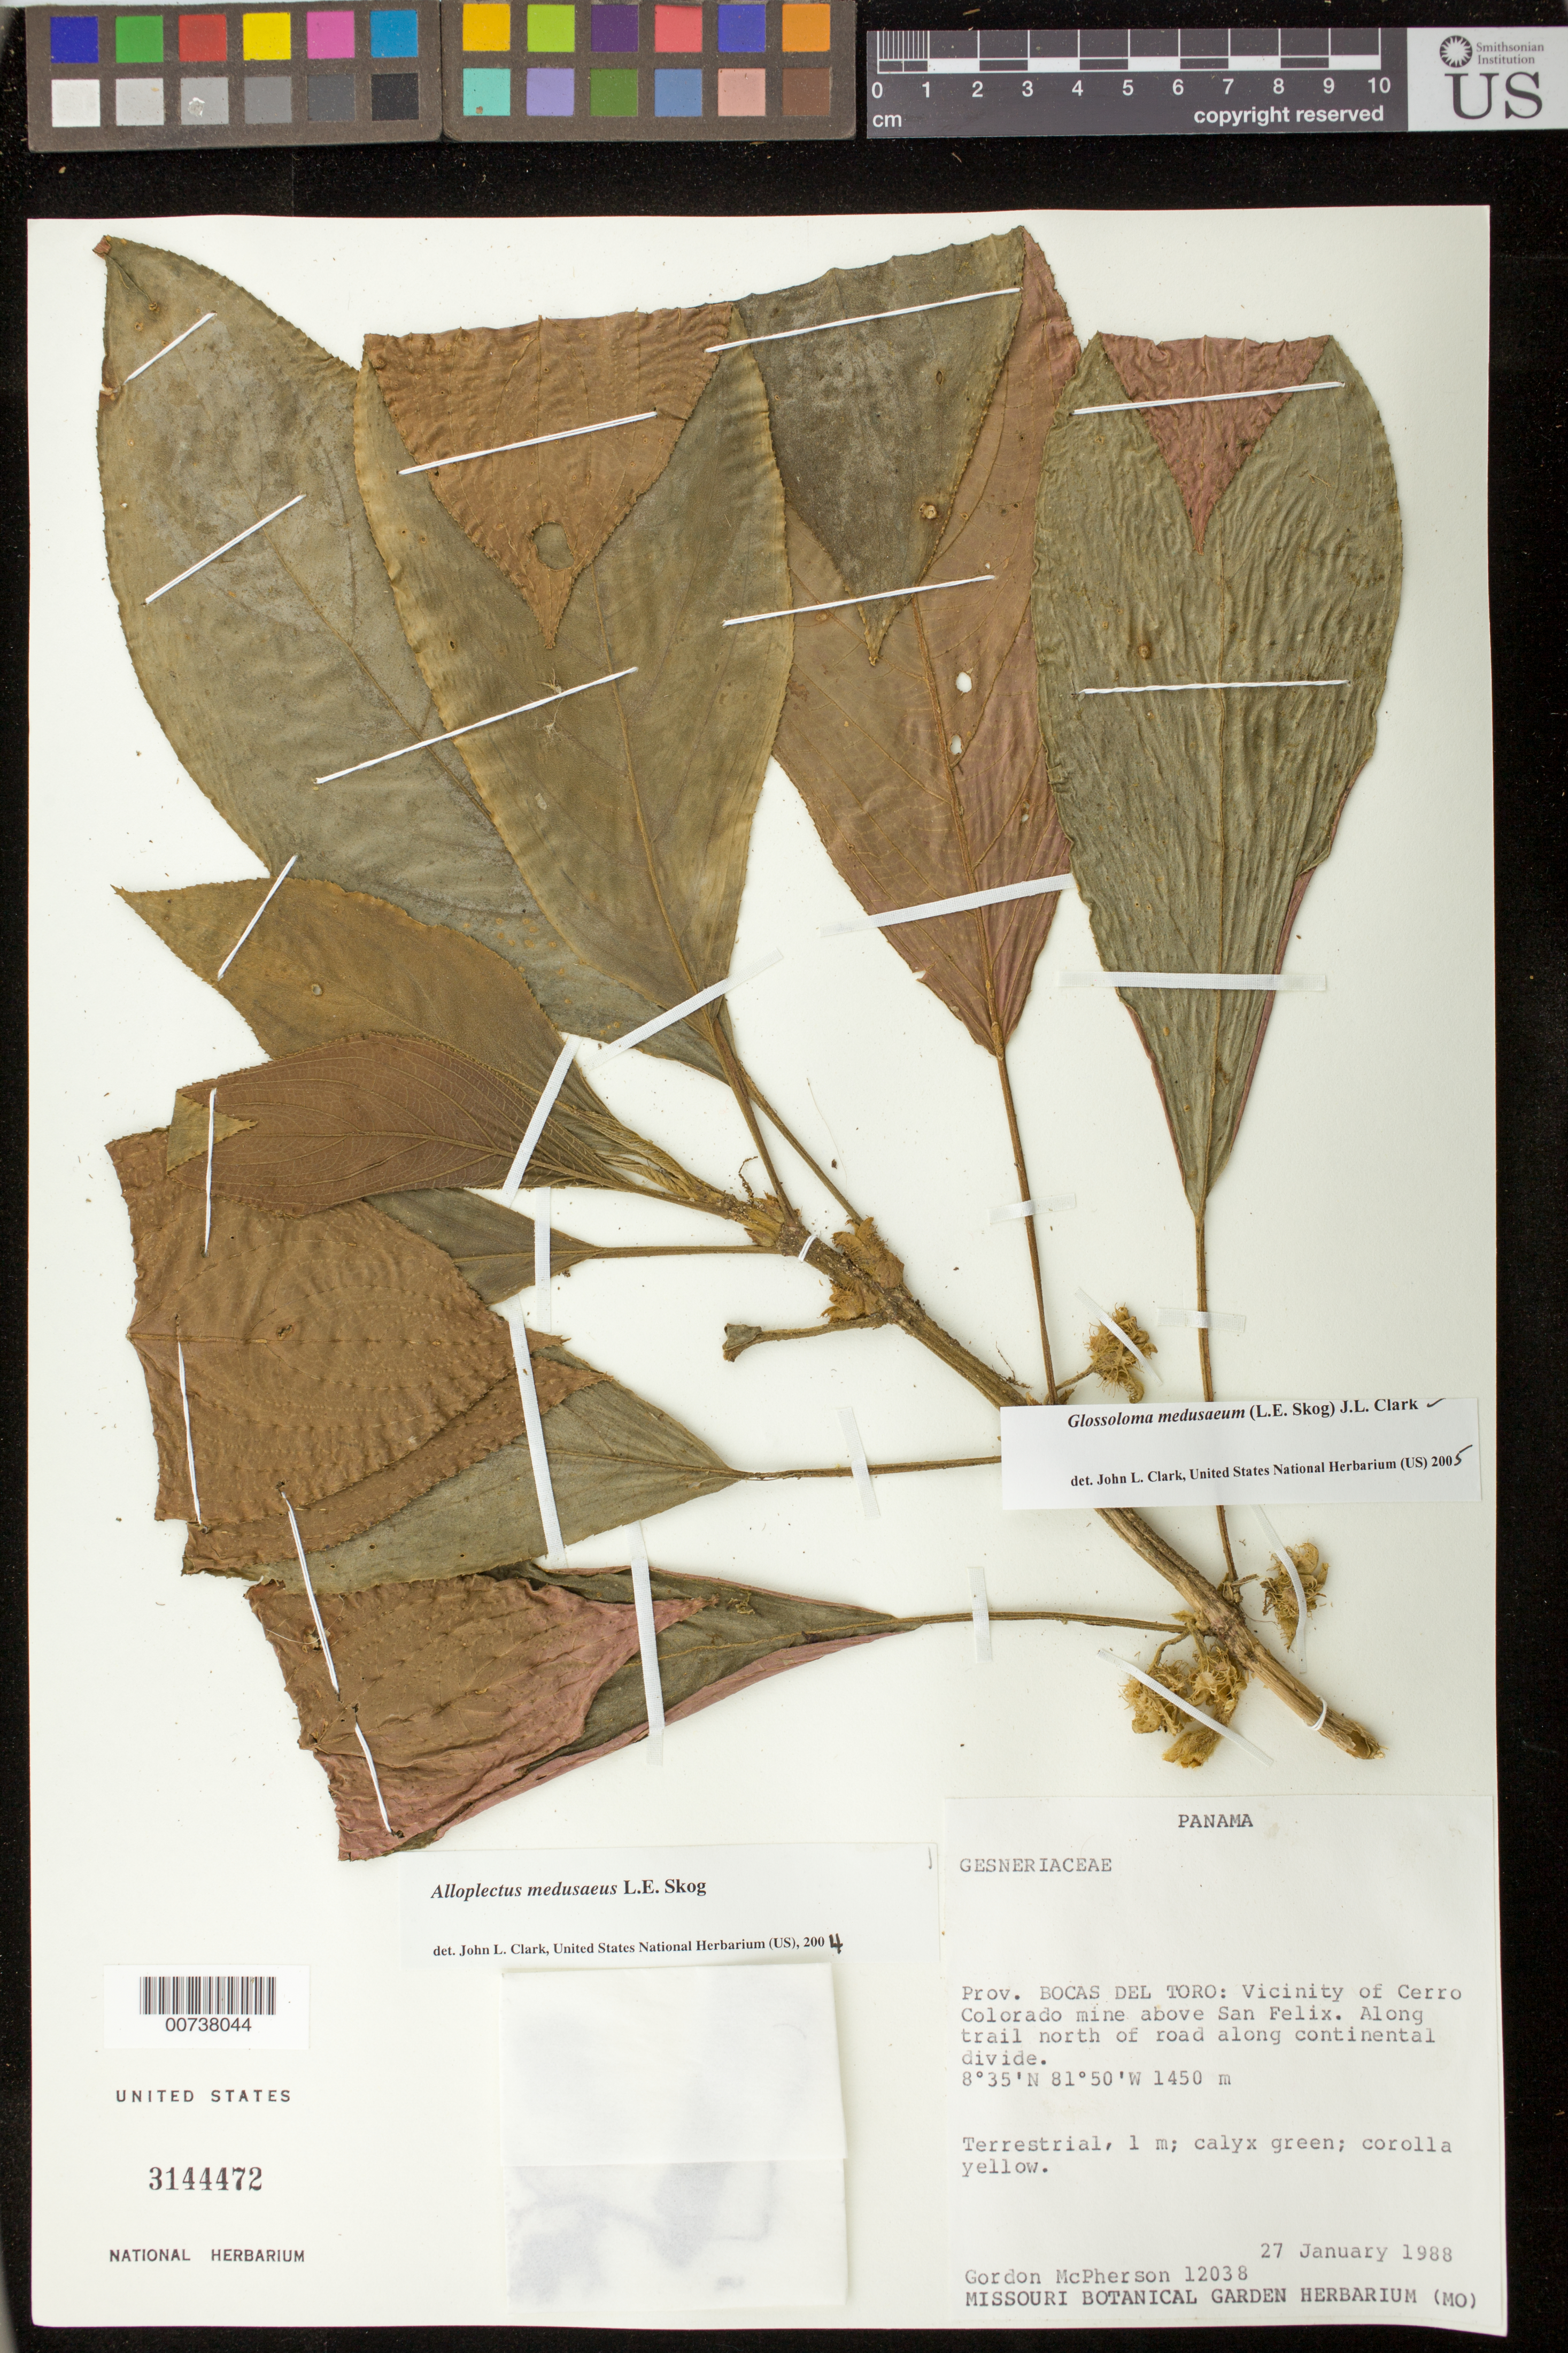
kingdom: Plantae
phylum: Tracheophyta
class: Magnoliopsida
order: Lamiales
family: Gesneriaceae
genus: Glossoloma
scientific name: Glossoloma medusaeum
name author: (L.E. Skog) J.L. Clark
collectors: G. D. McPherson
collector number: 12038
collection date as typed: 27 Jan 1988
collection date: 1988-01-27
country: Panama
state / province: Bocas del Toro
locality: Vicinity of Cerro Colorado mine above San Felix, along trails N of road along continental divide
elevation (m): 1450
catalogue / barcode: US 3144472